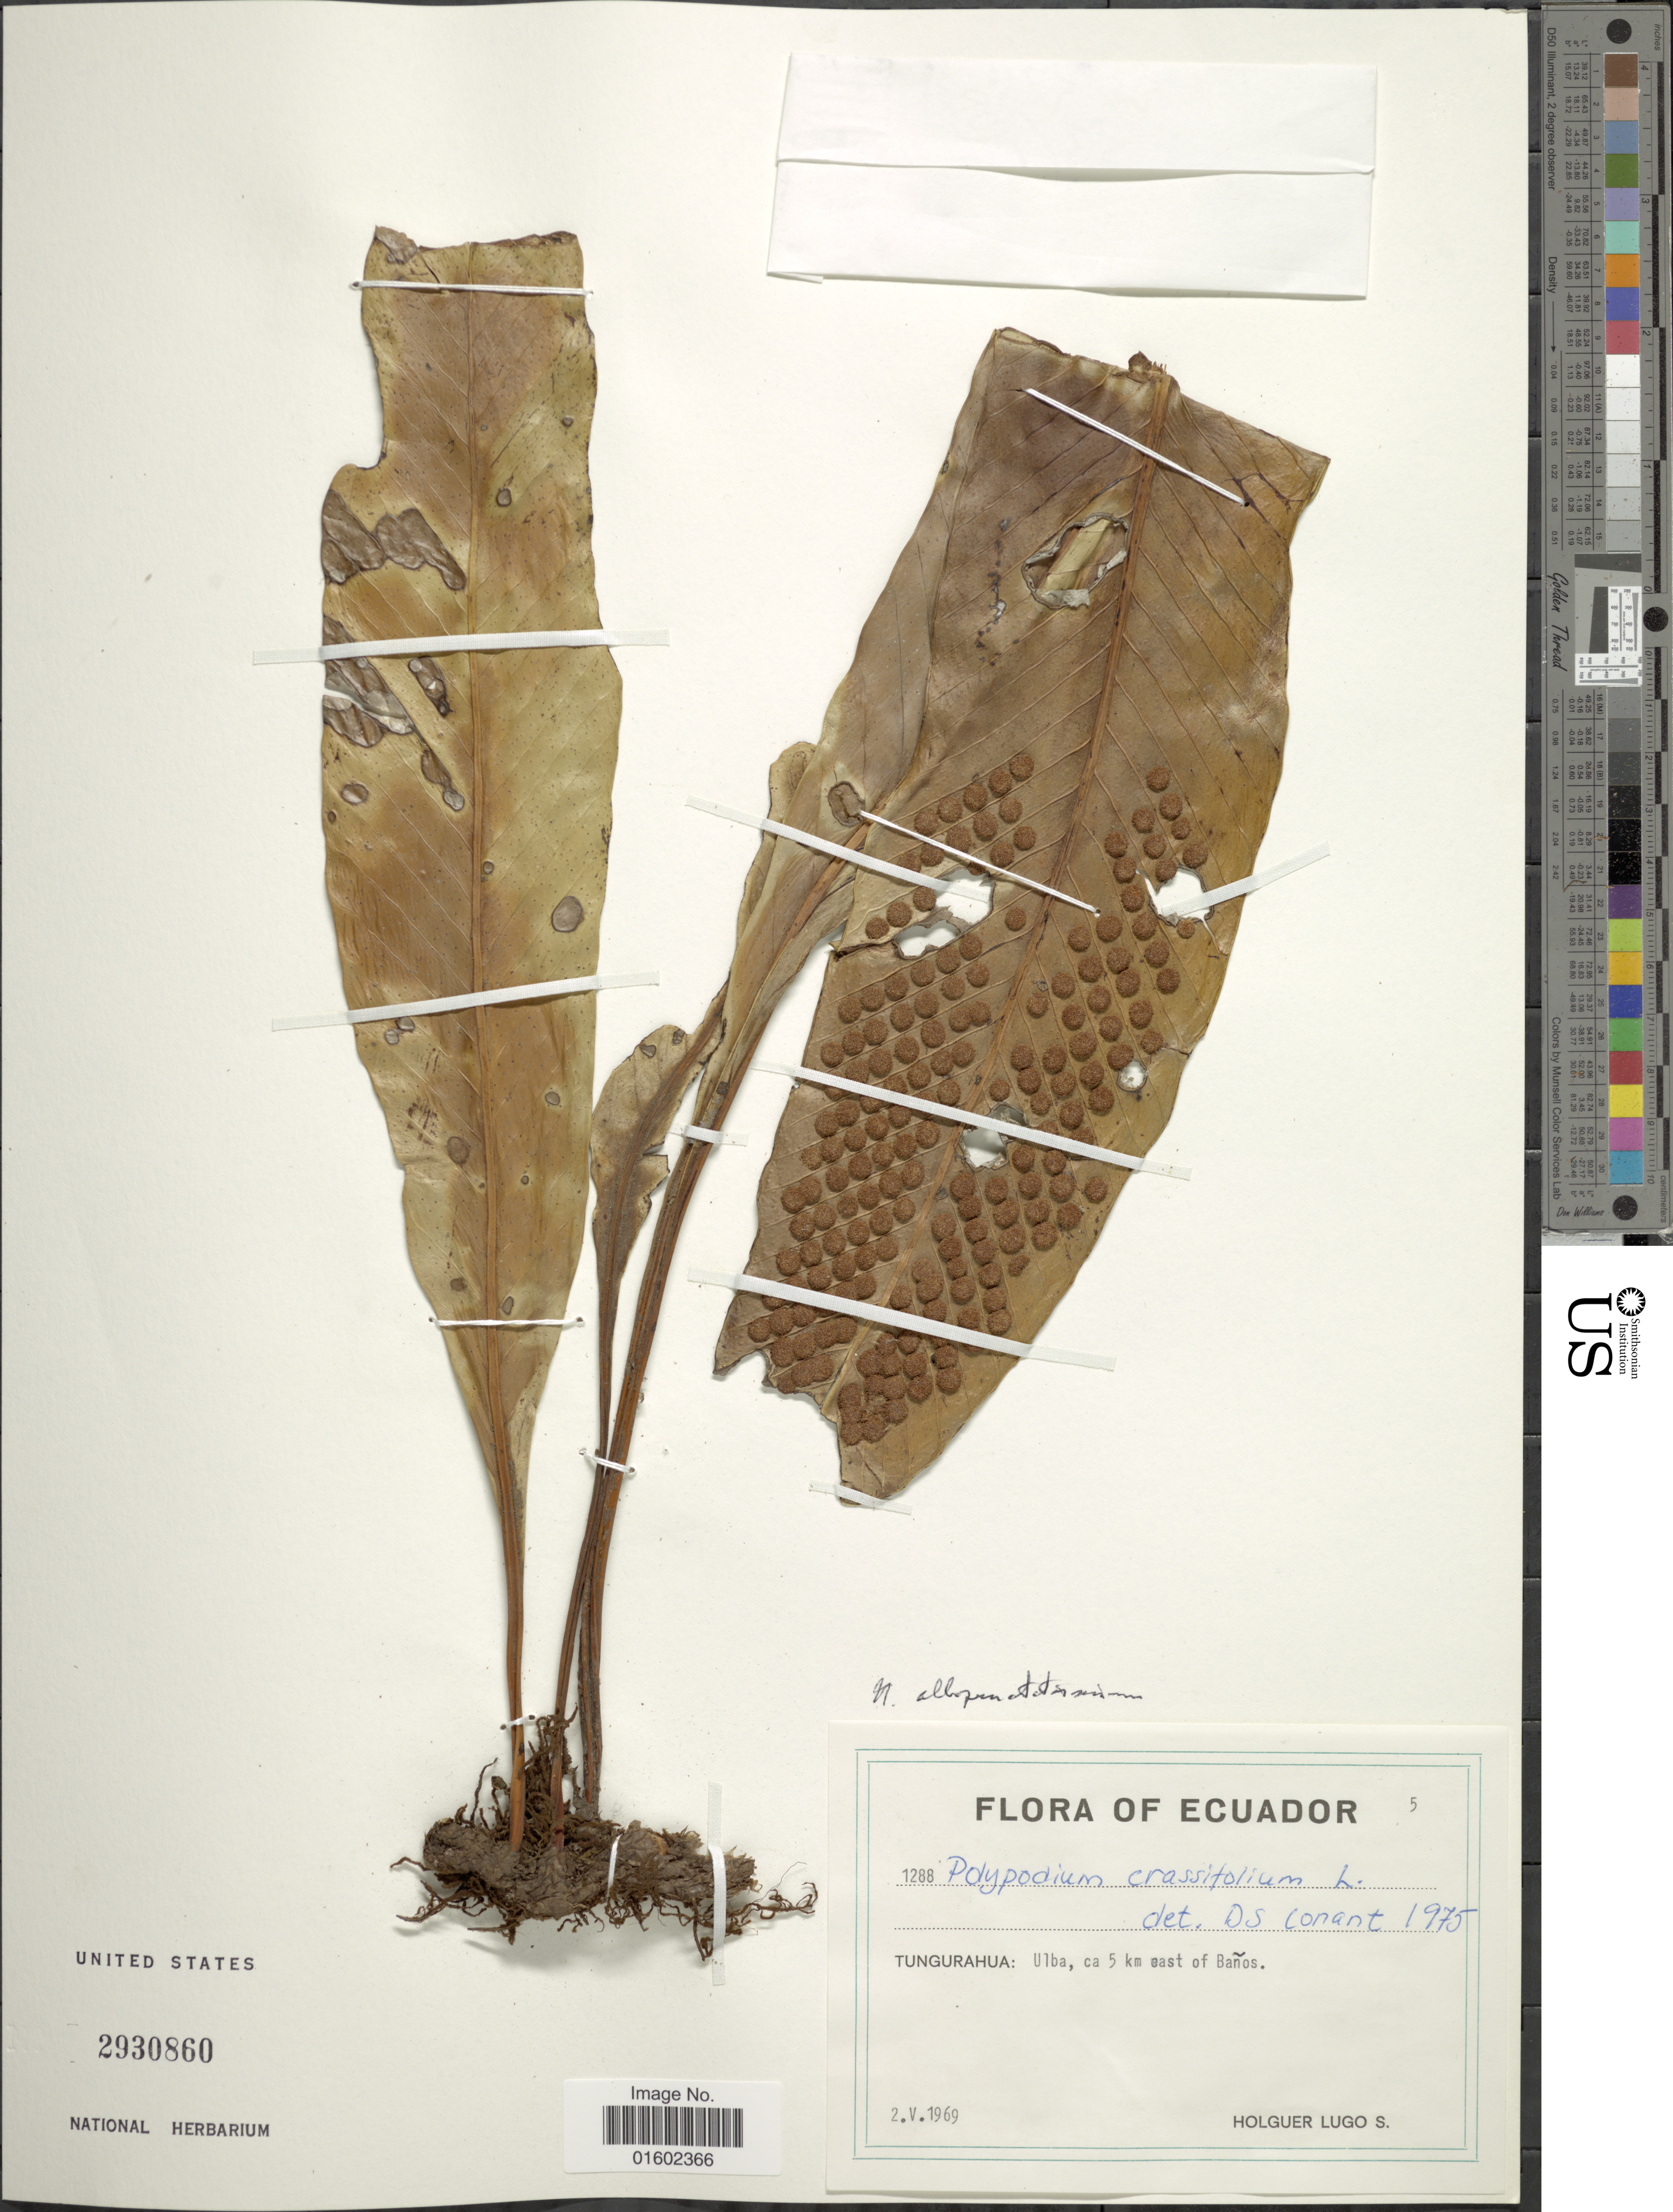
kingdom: Plantae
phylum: Tracheophyta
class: Polypodiopsida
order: Polypodiales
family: Polypodiaceae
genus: Niphidium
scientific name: Niphidium albopunctatissimum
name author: Lellinger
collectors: H. Lugo S.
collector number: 1288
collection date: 1969-05-02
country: Ecuador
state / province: Tungurahua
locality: Ulba, ca. 5 km east of Baños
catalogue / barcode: US 29308060